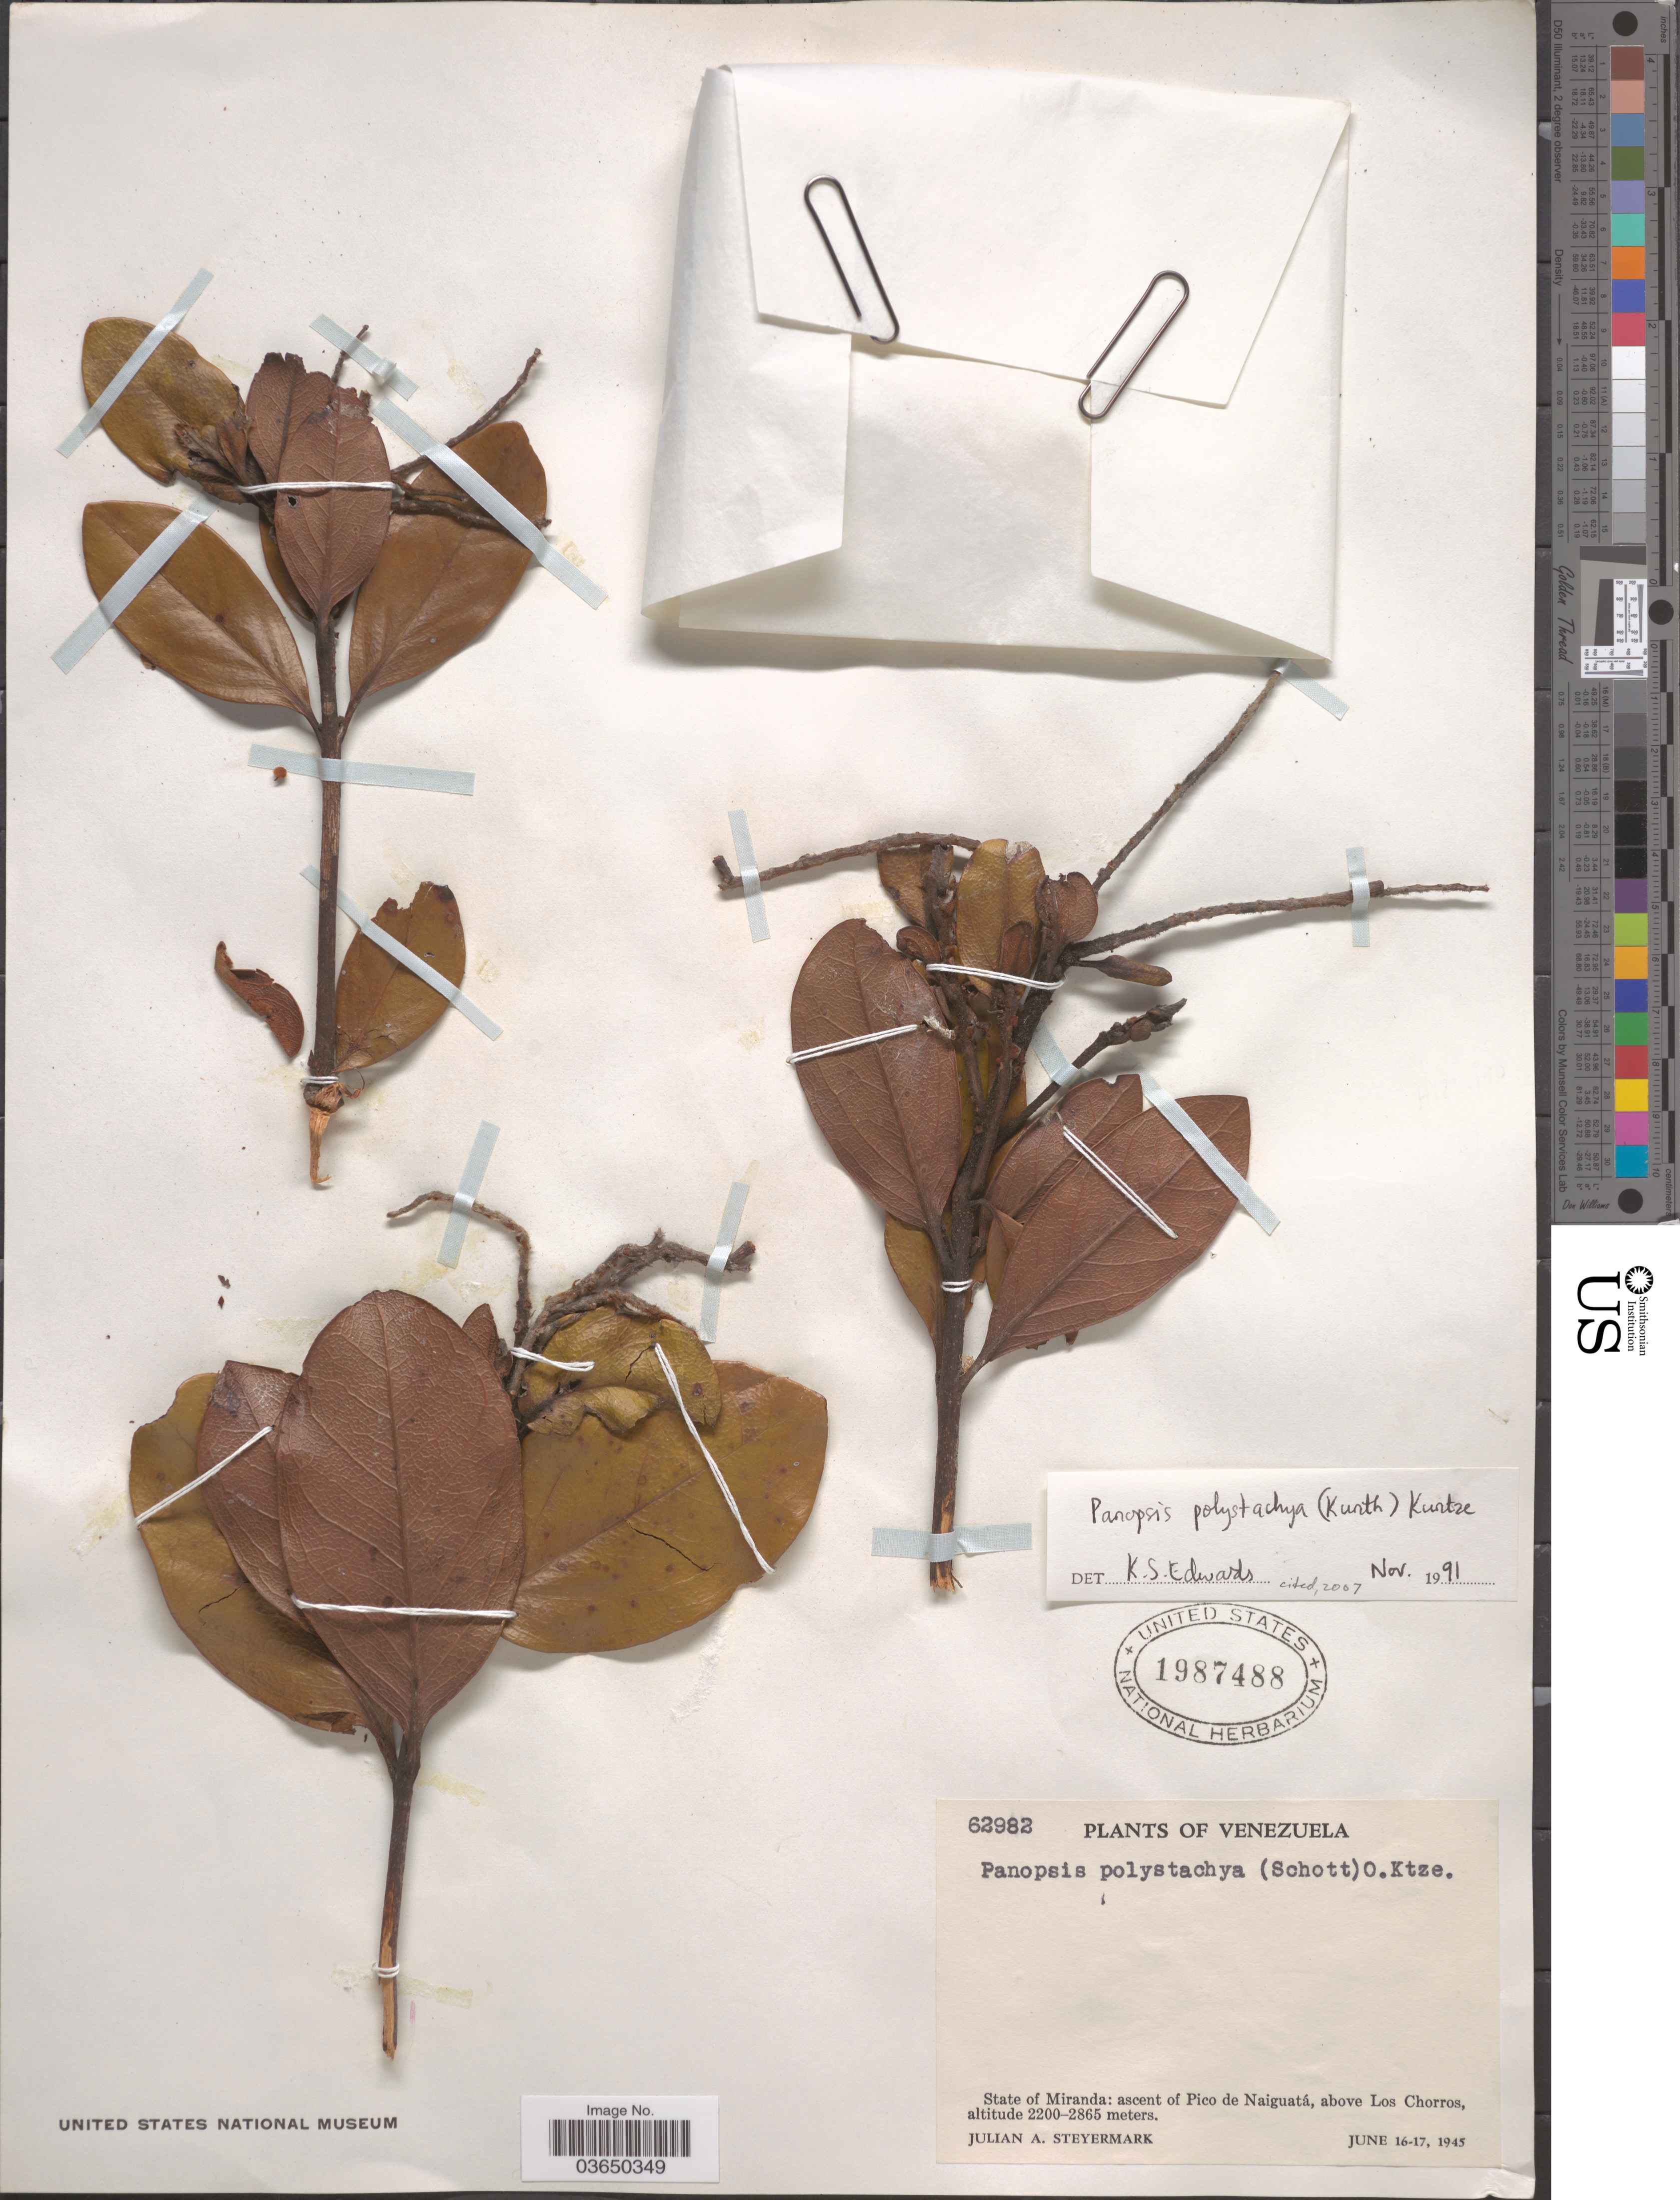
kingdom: Plantae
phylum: Tracheophyta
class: Magnoliopsida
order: Proteales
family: Proteaceae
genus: Panopsis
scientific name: Panopsis polystachya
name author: (Kunth) Kuntze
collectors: J. Steyermark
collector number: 62982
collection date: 1945-06-16/1945-06-17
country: Venezuela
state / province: Miranda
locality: Ascent of Pico de Naiguatá, above Los Chorros.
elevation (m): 2200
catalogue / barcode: US 1987488